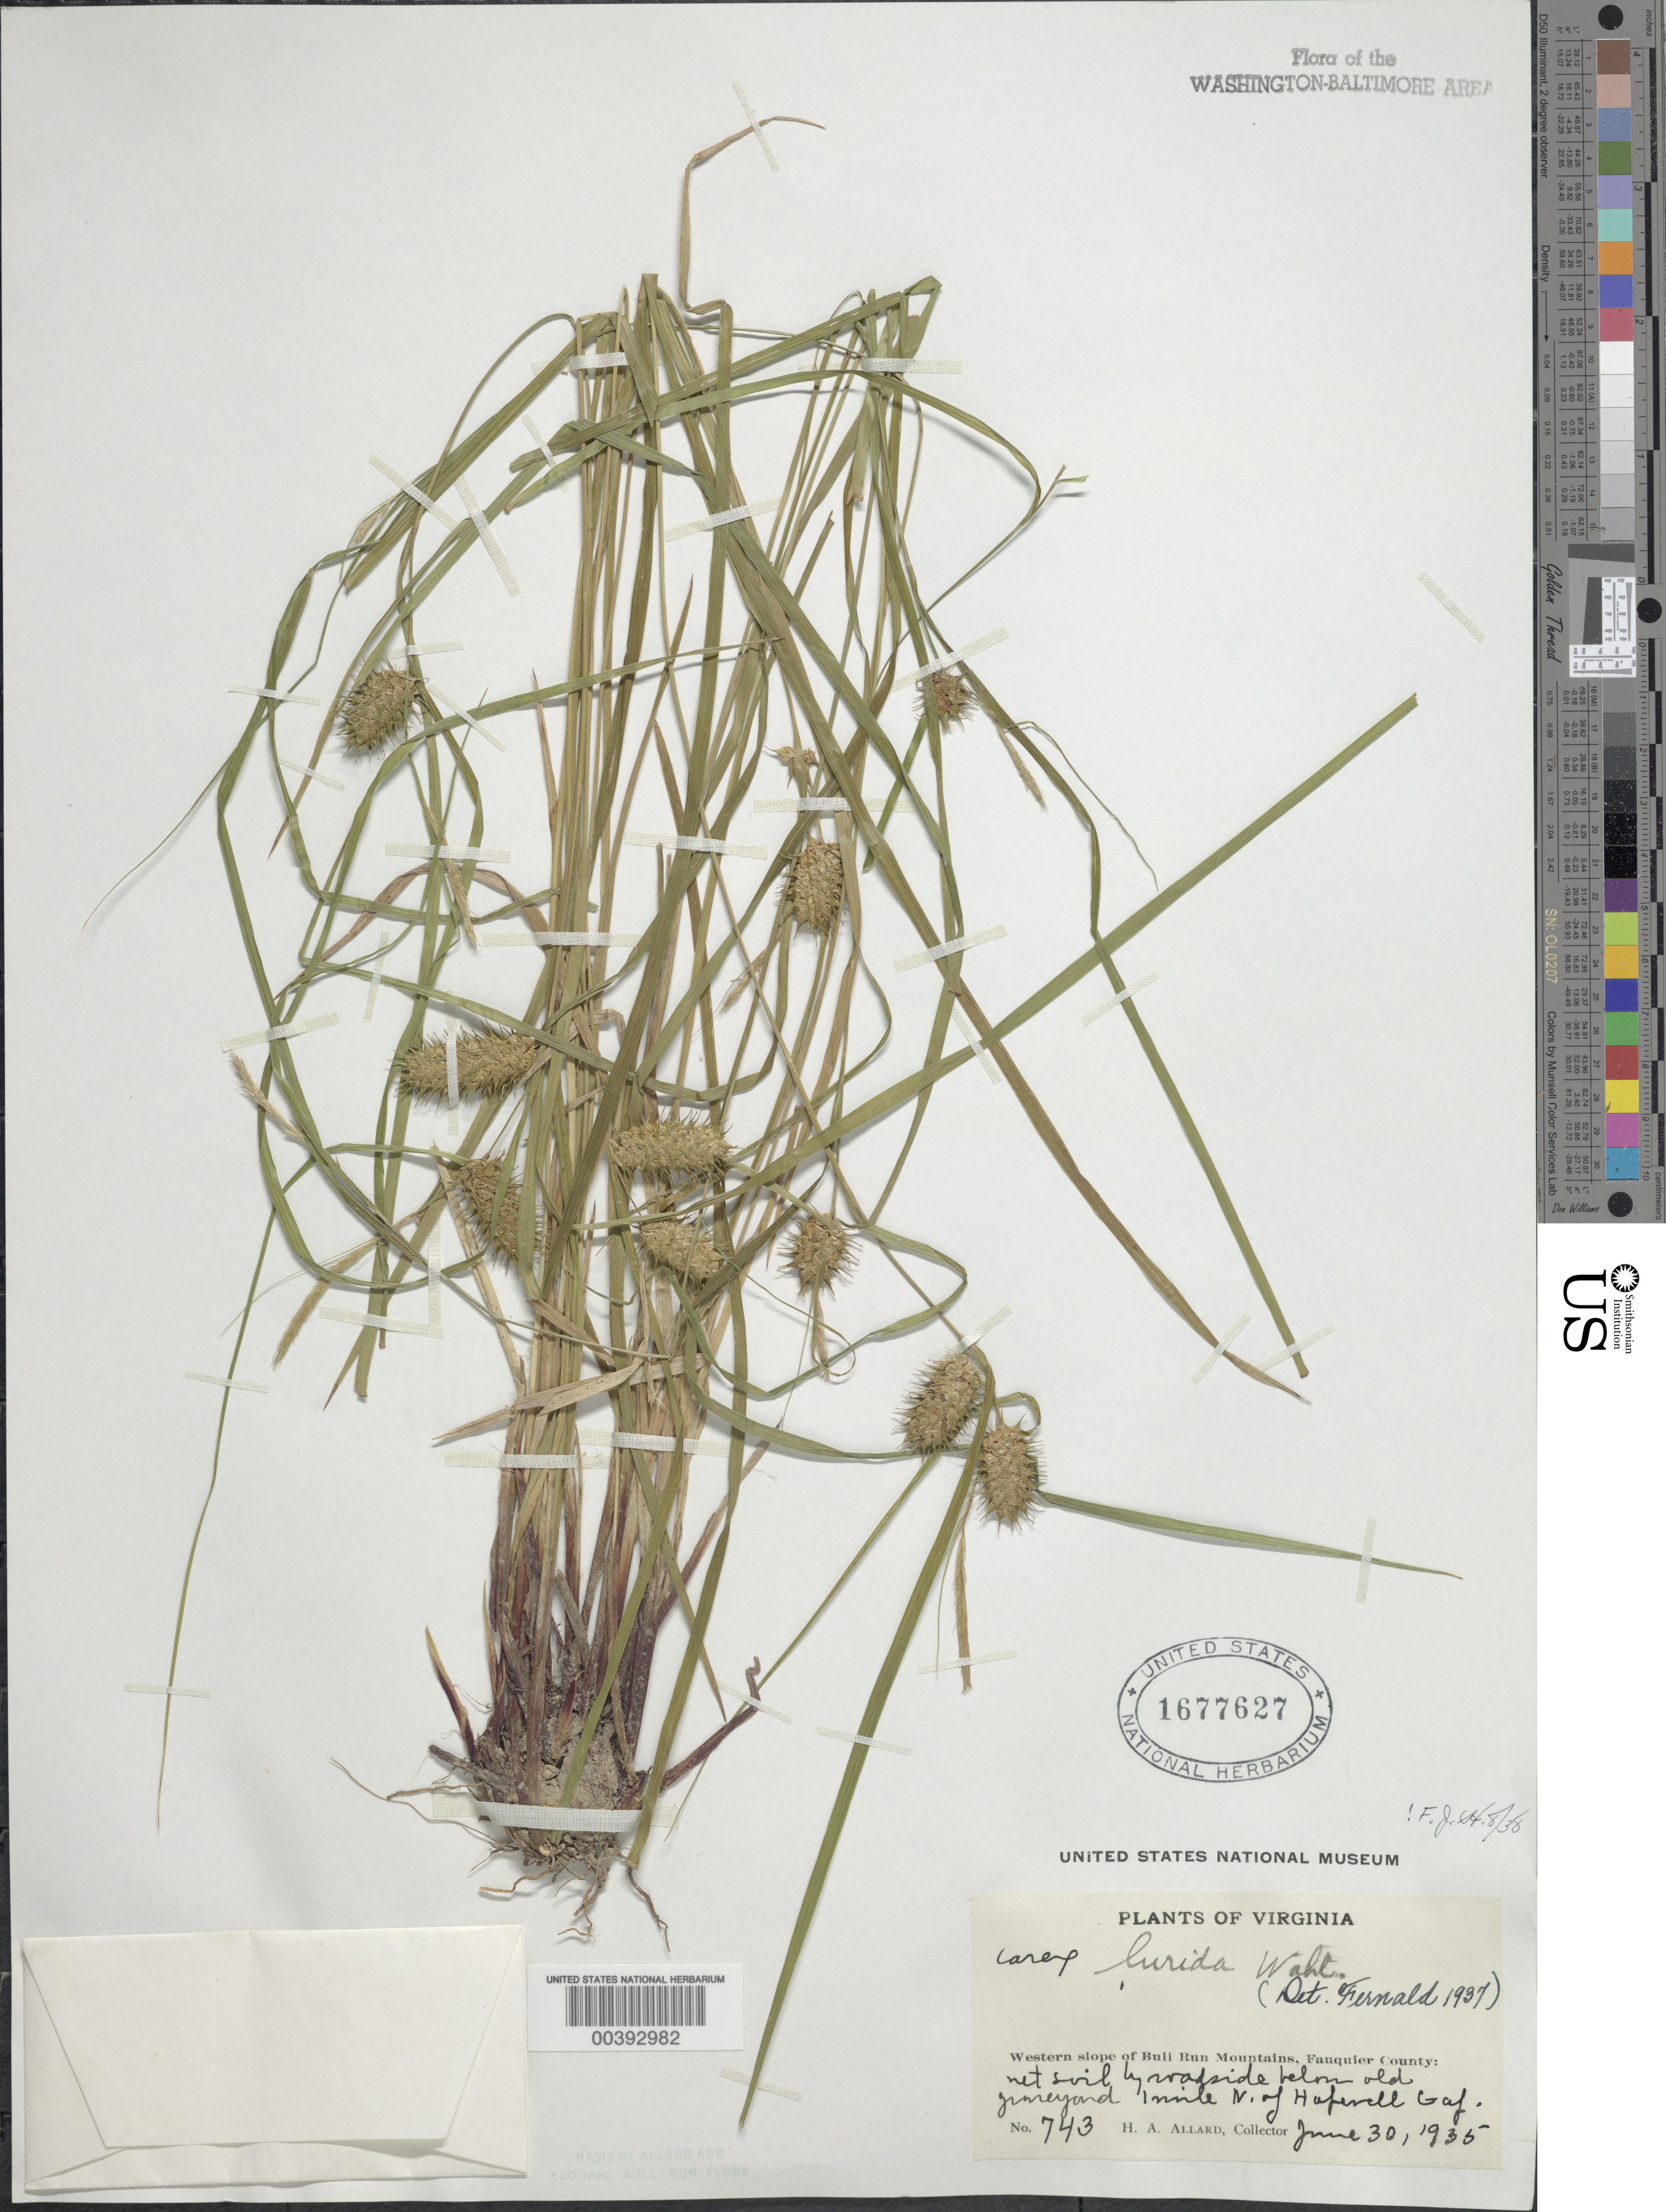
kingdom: Plantae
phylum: Tracheophyta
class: Liliopsida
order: Poales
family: Cyperaceae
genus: Carex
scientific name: Carex lurida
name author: Wahlenb.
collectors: H. A. Allard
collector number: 743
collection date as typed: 30 Jun 1935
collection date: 1935-06-30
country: United States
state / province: Virginia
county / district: Fauquier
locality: North of Hopewell Gap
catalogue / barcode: US 1677627